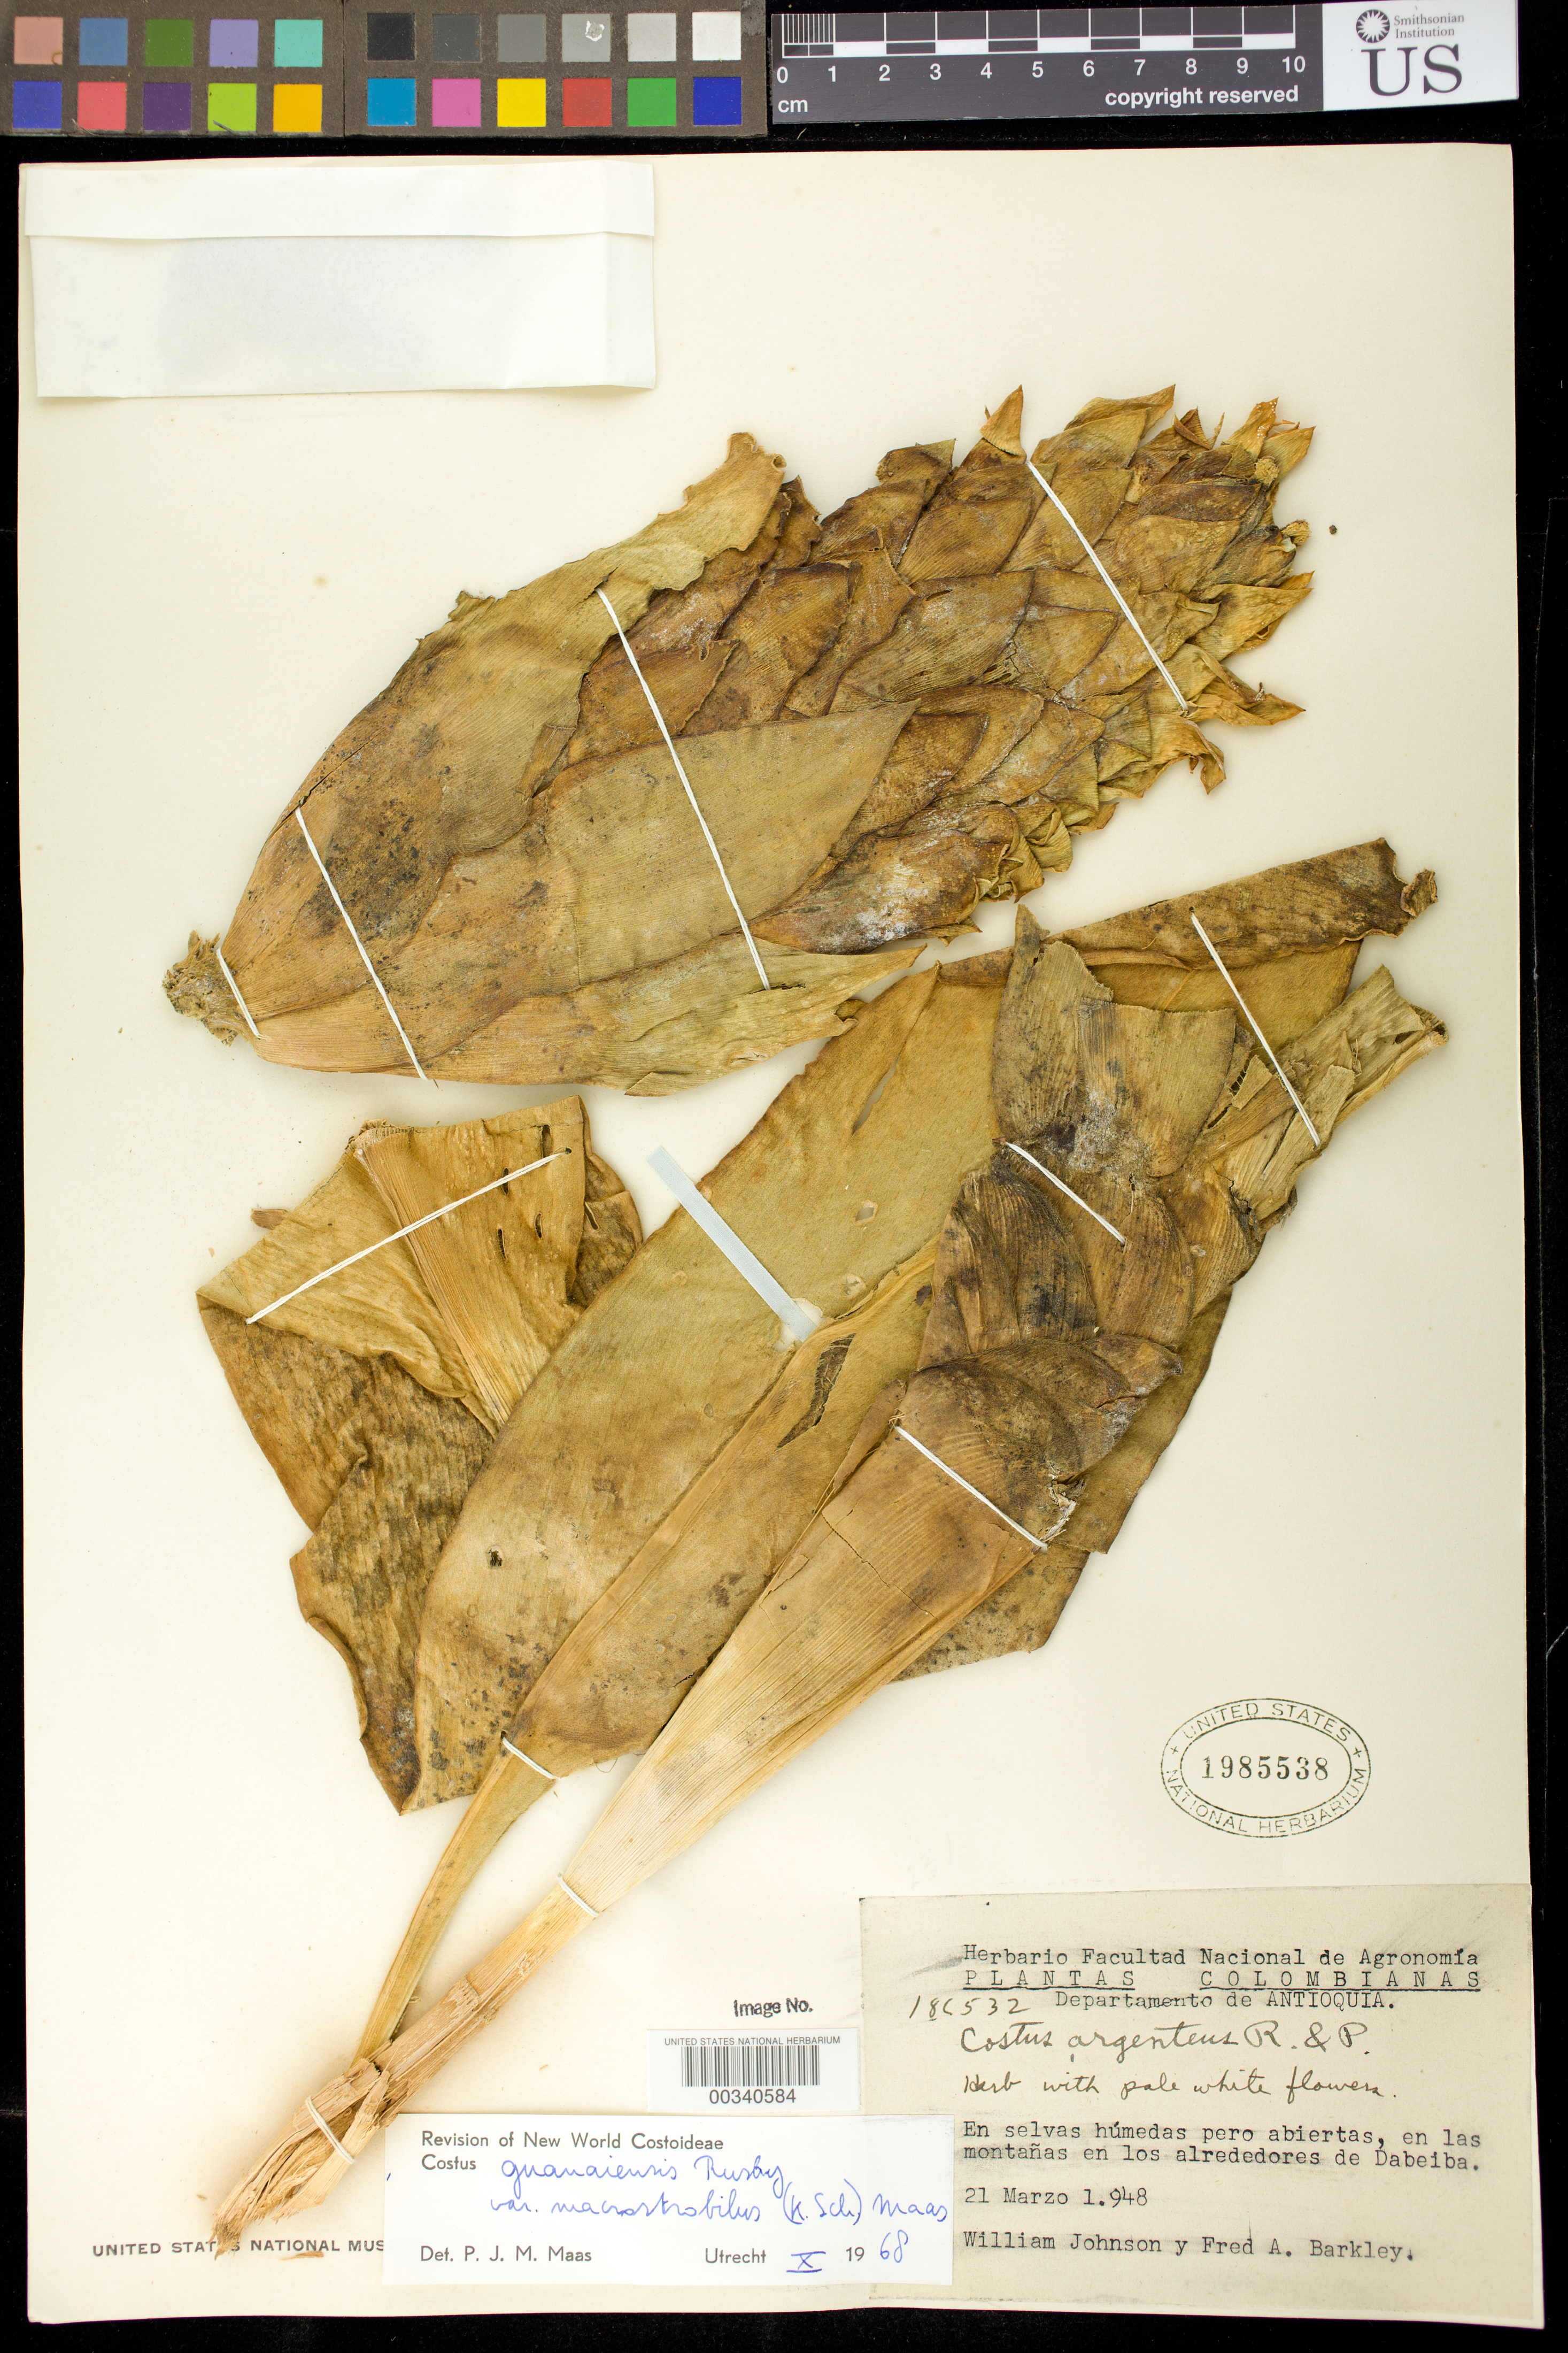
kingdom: Plantae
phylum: Tracheophyta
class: Liliopsida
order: Zingiberales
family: Costaceae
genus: Costus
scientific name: Costus guanaiensis var. macrostrobilis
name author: (K. Schum.) Maas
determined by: Maas, Paul J. M.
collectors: W. M. Johnson & F. A. Barkley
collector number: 18c532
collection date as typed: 21 Mar 1948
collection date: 1948-03-21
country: Colombia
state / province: Antioquia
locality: En las Montanas en los Alrededores de Dabeiba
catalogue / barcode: US 1985538